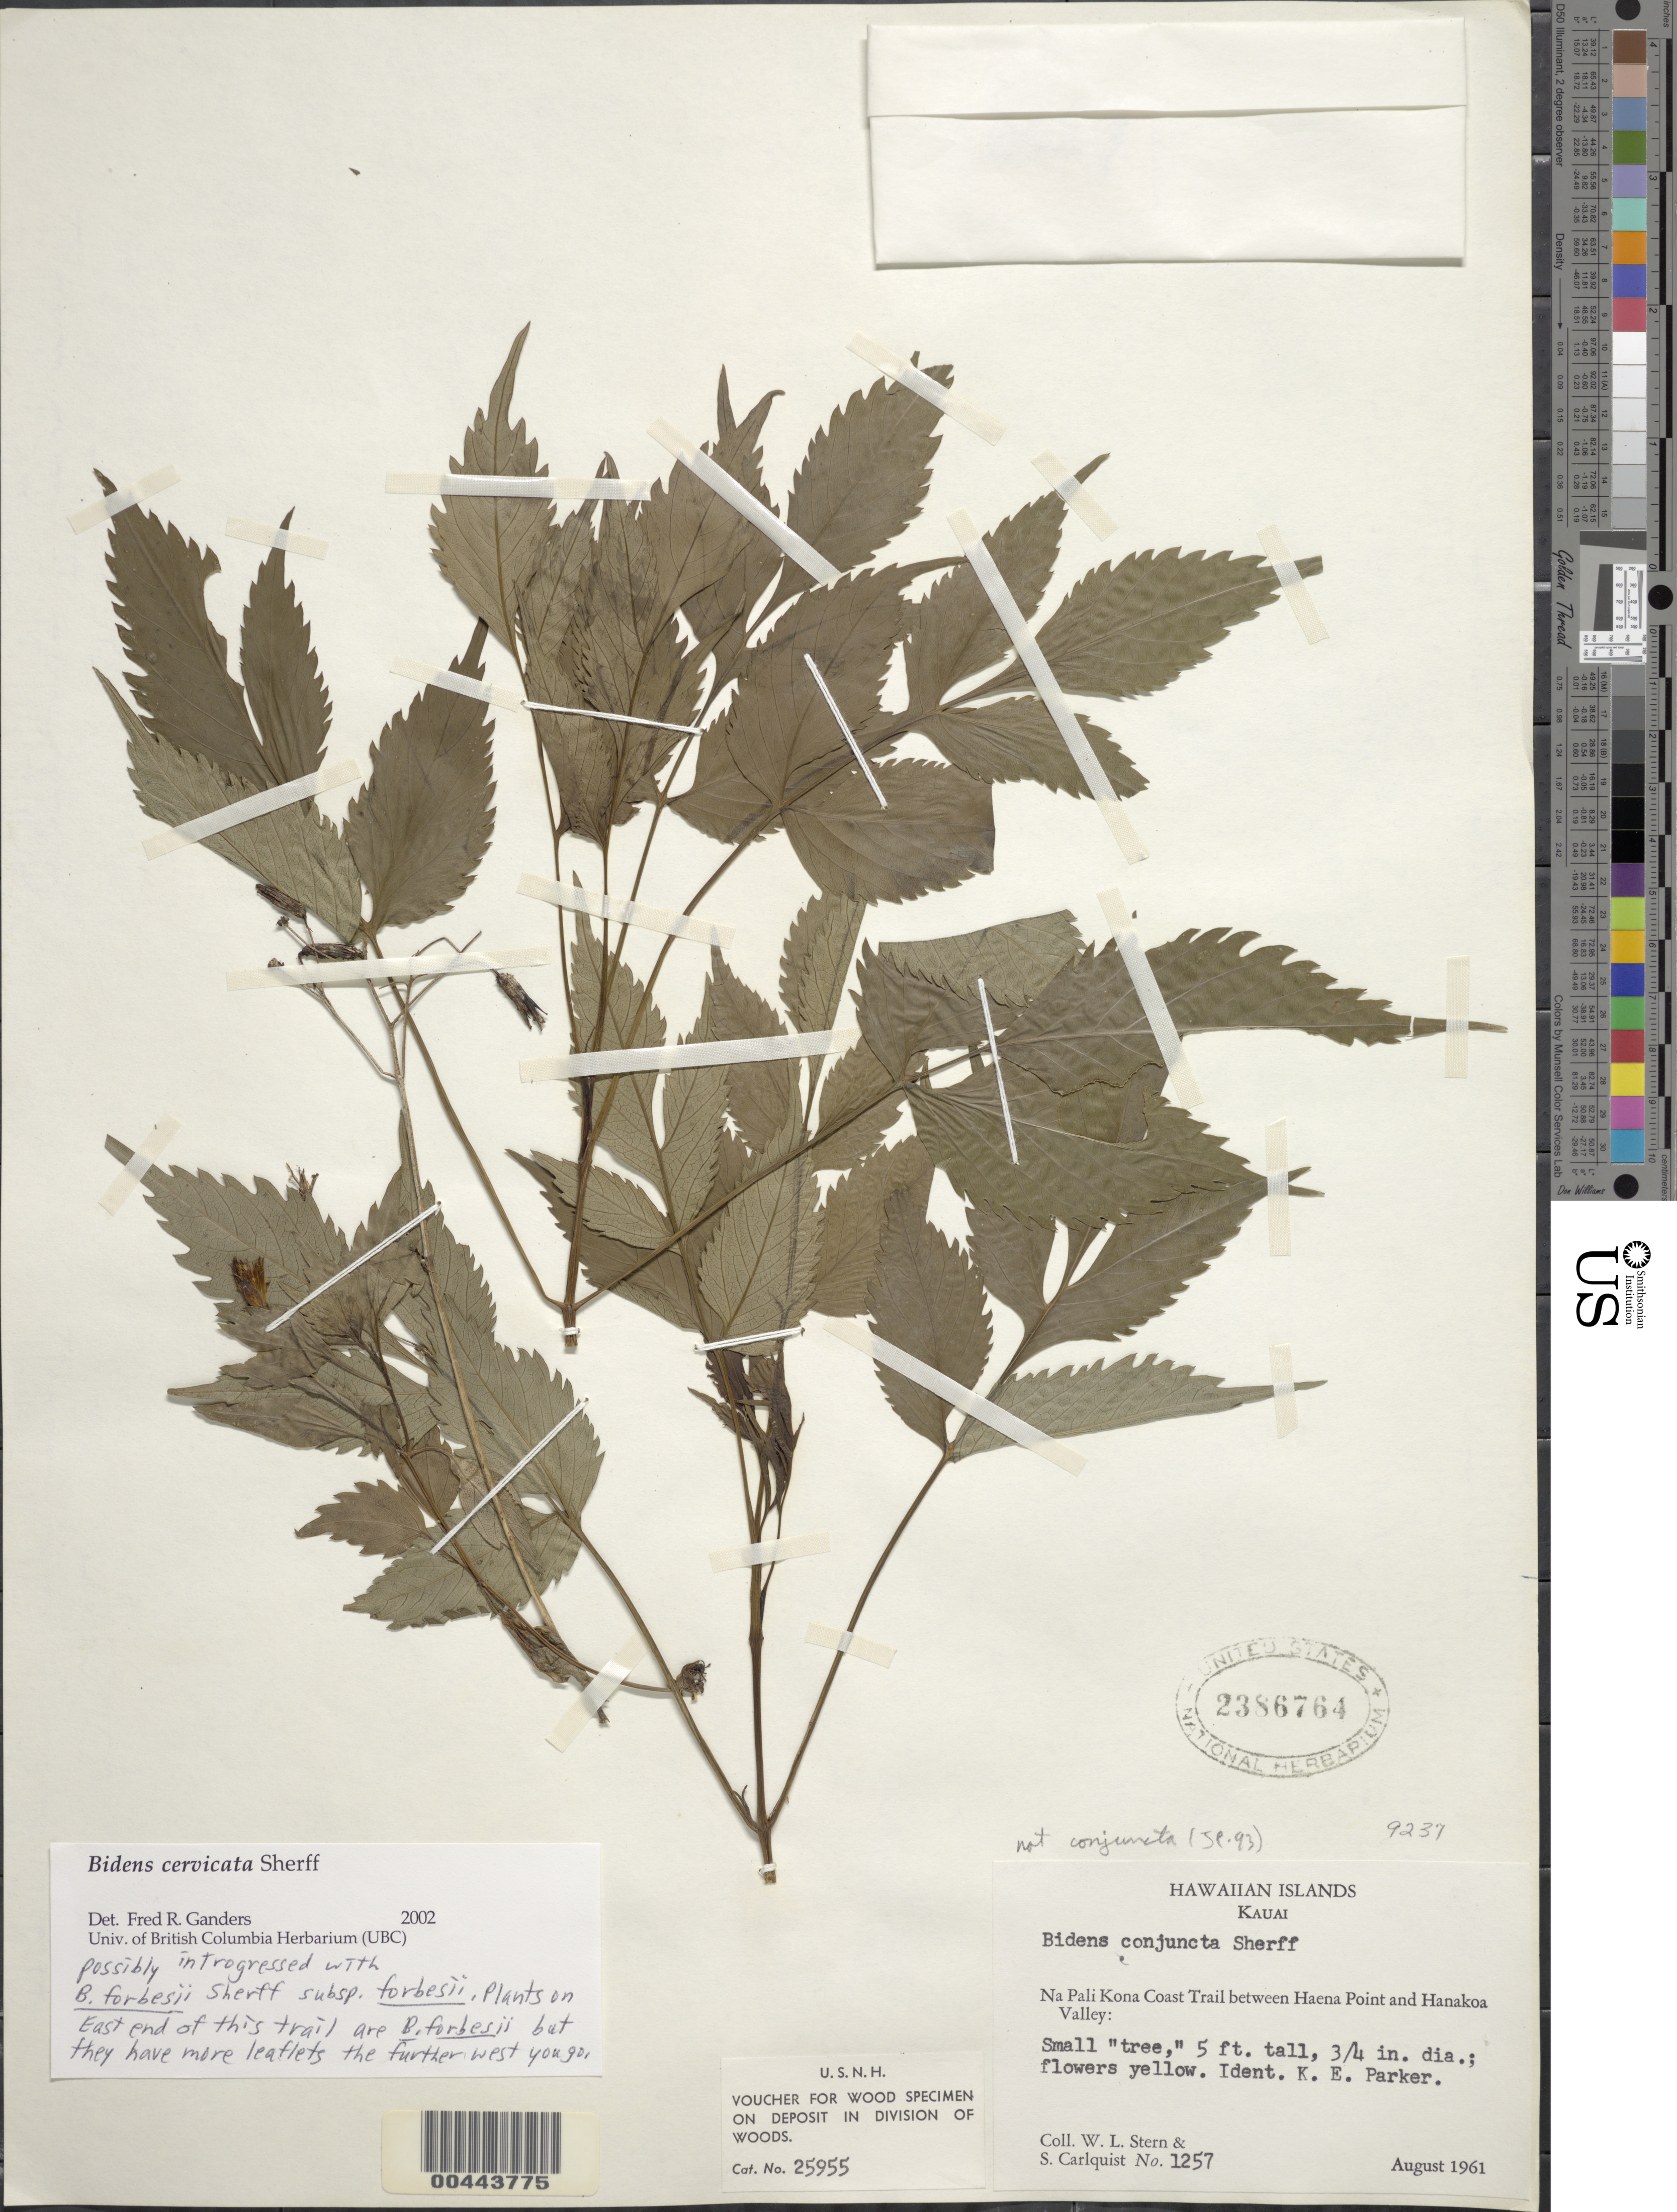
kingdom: Plantae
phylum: Tracheophyta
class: Magnoliopsida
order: Asterales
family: Asteraceae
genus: Bidens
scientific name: Bidens cervicata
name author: Sherff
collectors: W. L. Stern & S. Carlquist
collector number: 1257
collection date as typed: Aug 1961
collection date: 1961-08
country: United States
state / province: Hawaii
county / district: Kauai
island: Kaua'i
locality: Na Pali Coast Trail between Haena Point and Hanakoa Valley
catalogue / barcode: US 2386764